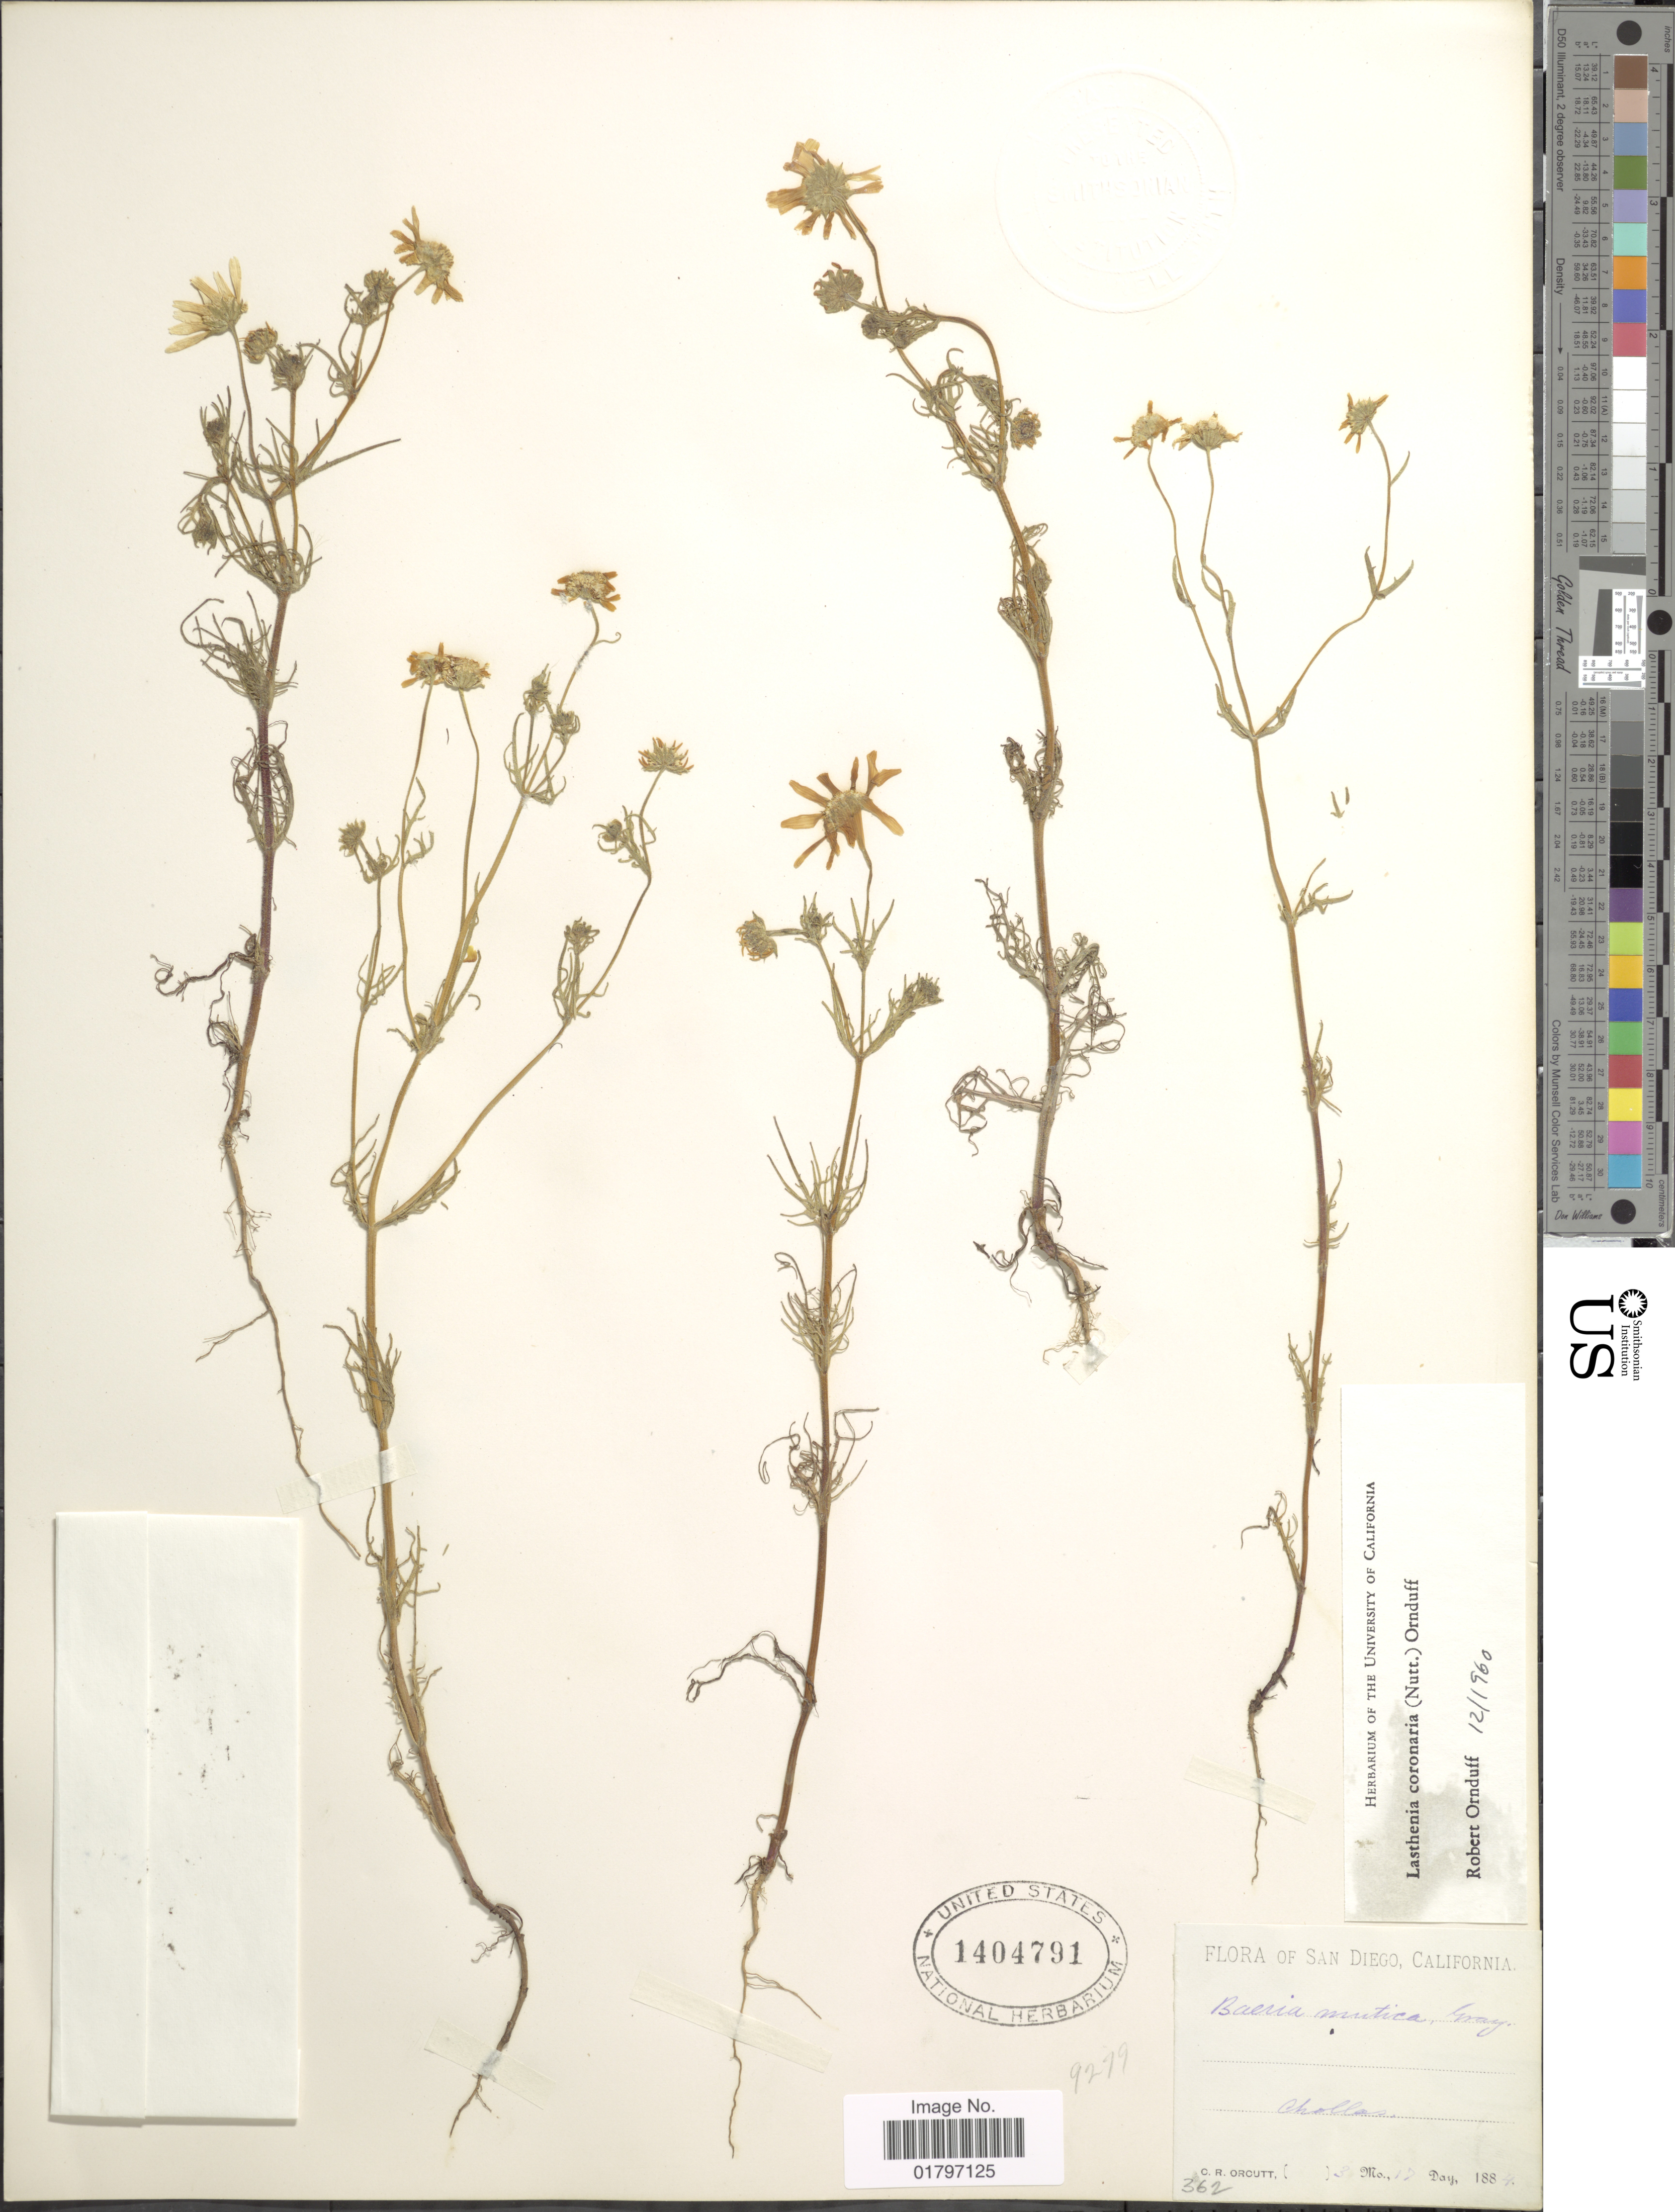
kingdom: Plantae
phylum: Tracheophyta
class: Magnoliopsida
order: Asterales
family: Asteraceae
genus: Lasthenia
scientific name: Lasthenia coronaria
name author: (Nutt.) Ornduff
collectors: C. R. Orcutt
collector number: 362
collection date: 1884-03-17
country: United States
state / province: California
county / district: San Diego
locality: San Diego. Chollas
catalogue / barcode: US 1404791